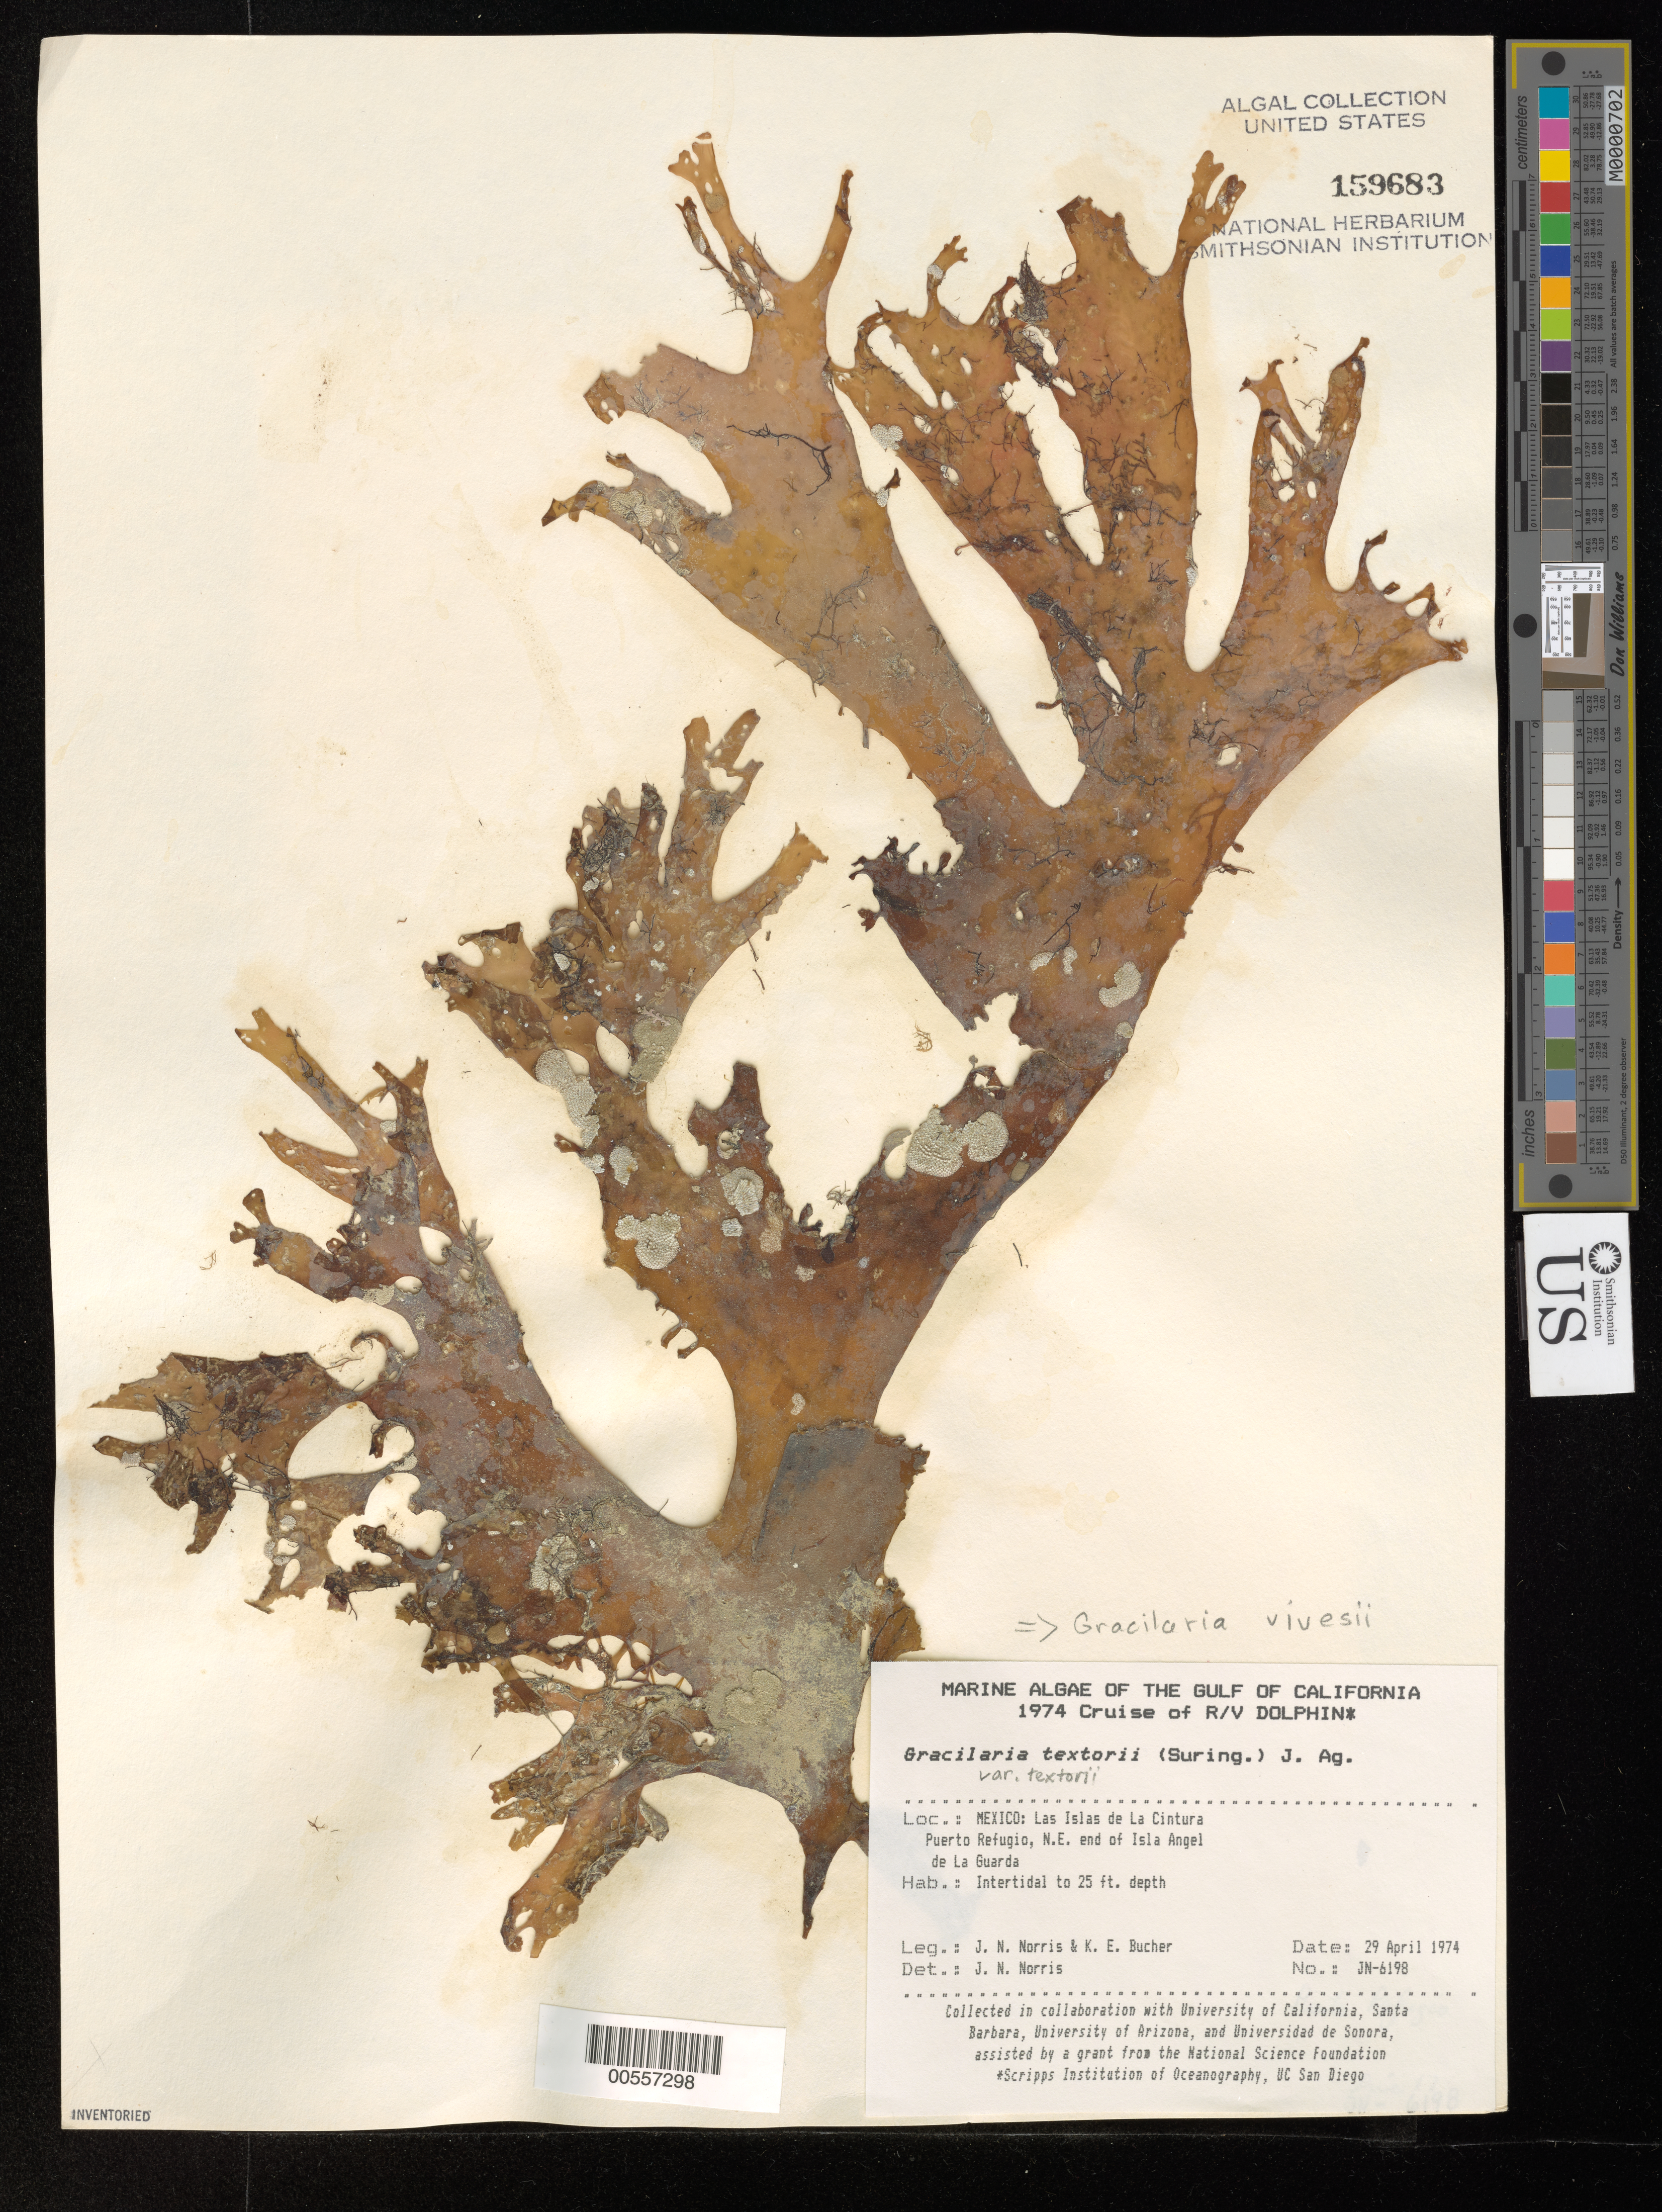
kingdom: Plantae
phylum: Rhodophyta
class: Florideophyceae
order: Gracilariales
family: Gracilariaceae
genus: Gracilaria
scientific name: Gracilaria vivesii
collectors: J. N. Norris & K. E. Bucher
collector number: JN-6198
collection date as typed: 29 Apr 1974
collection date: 1974-04-29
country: Mexico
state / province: Baja California Norte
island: Isla Angel de la Guarda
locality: Puerto Refugio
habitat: Intertidal to 25 ft. depth.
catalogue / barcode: US 159683